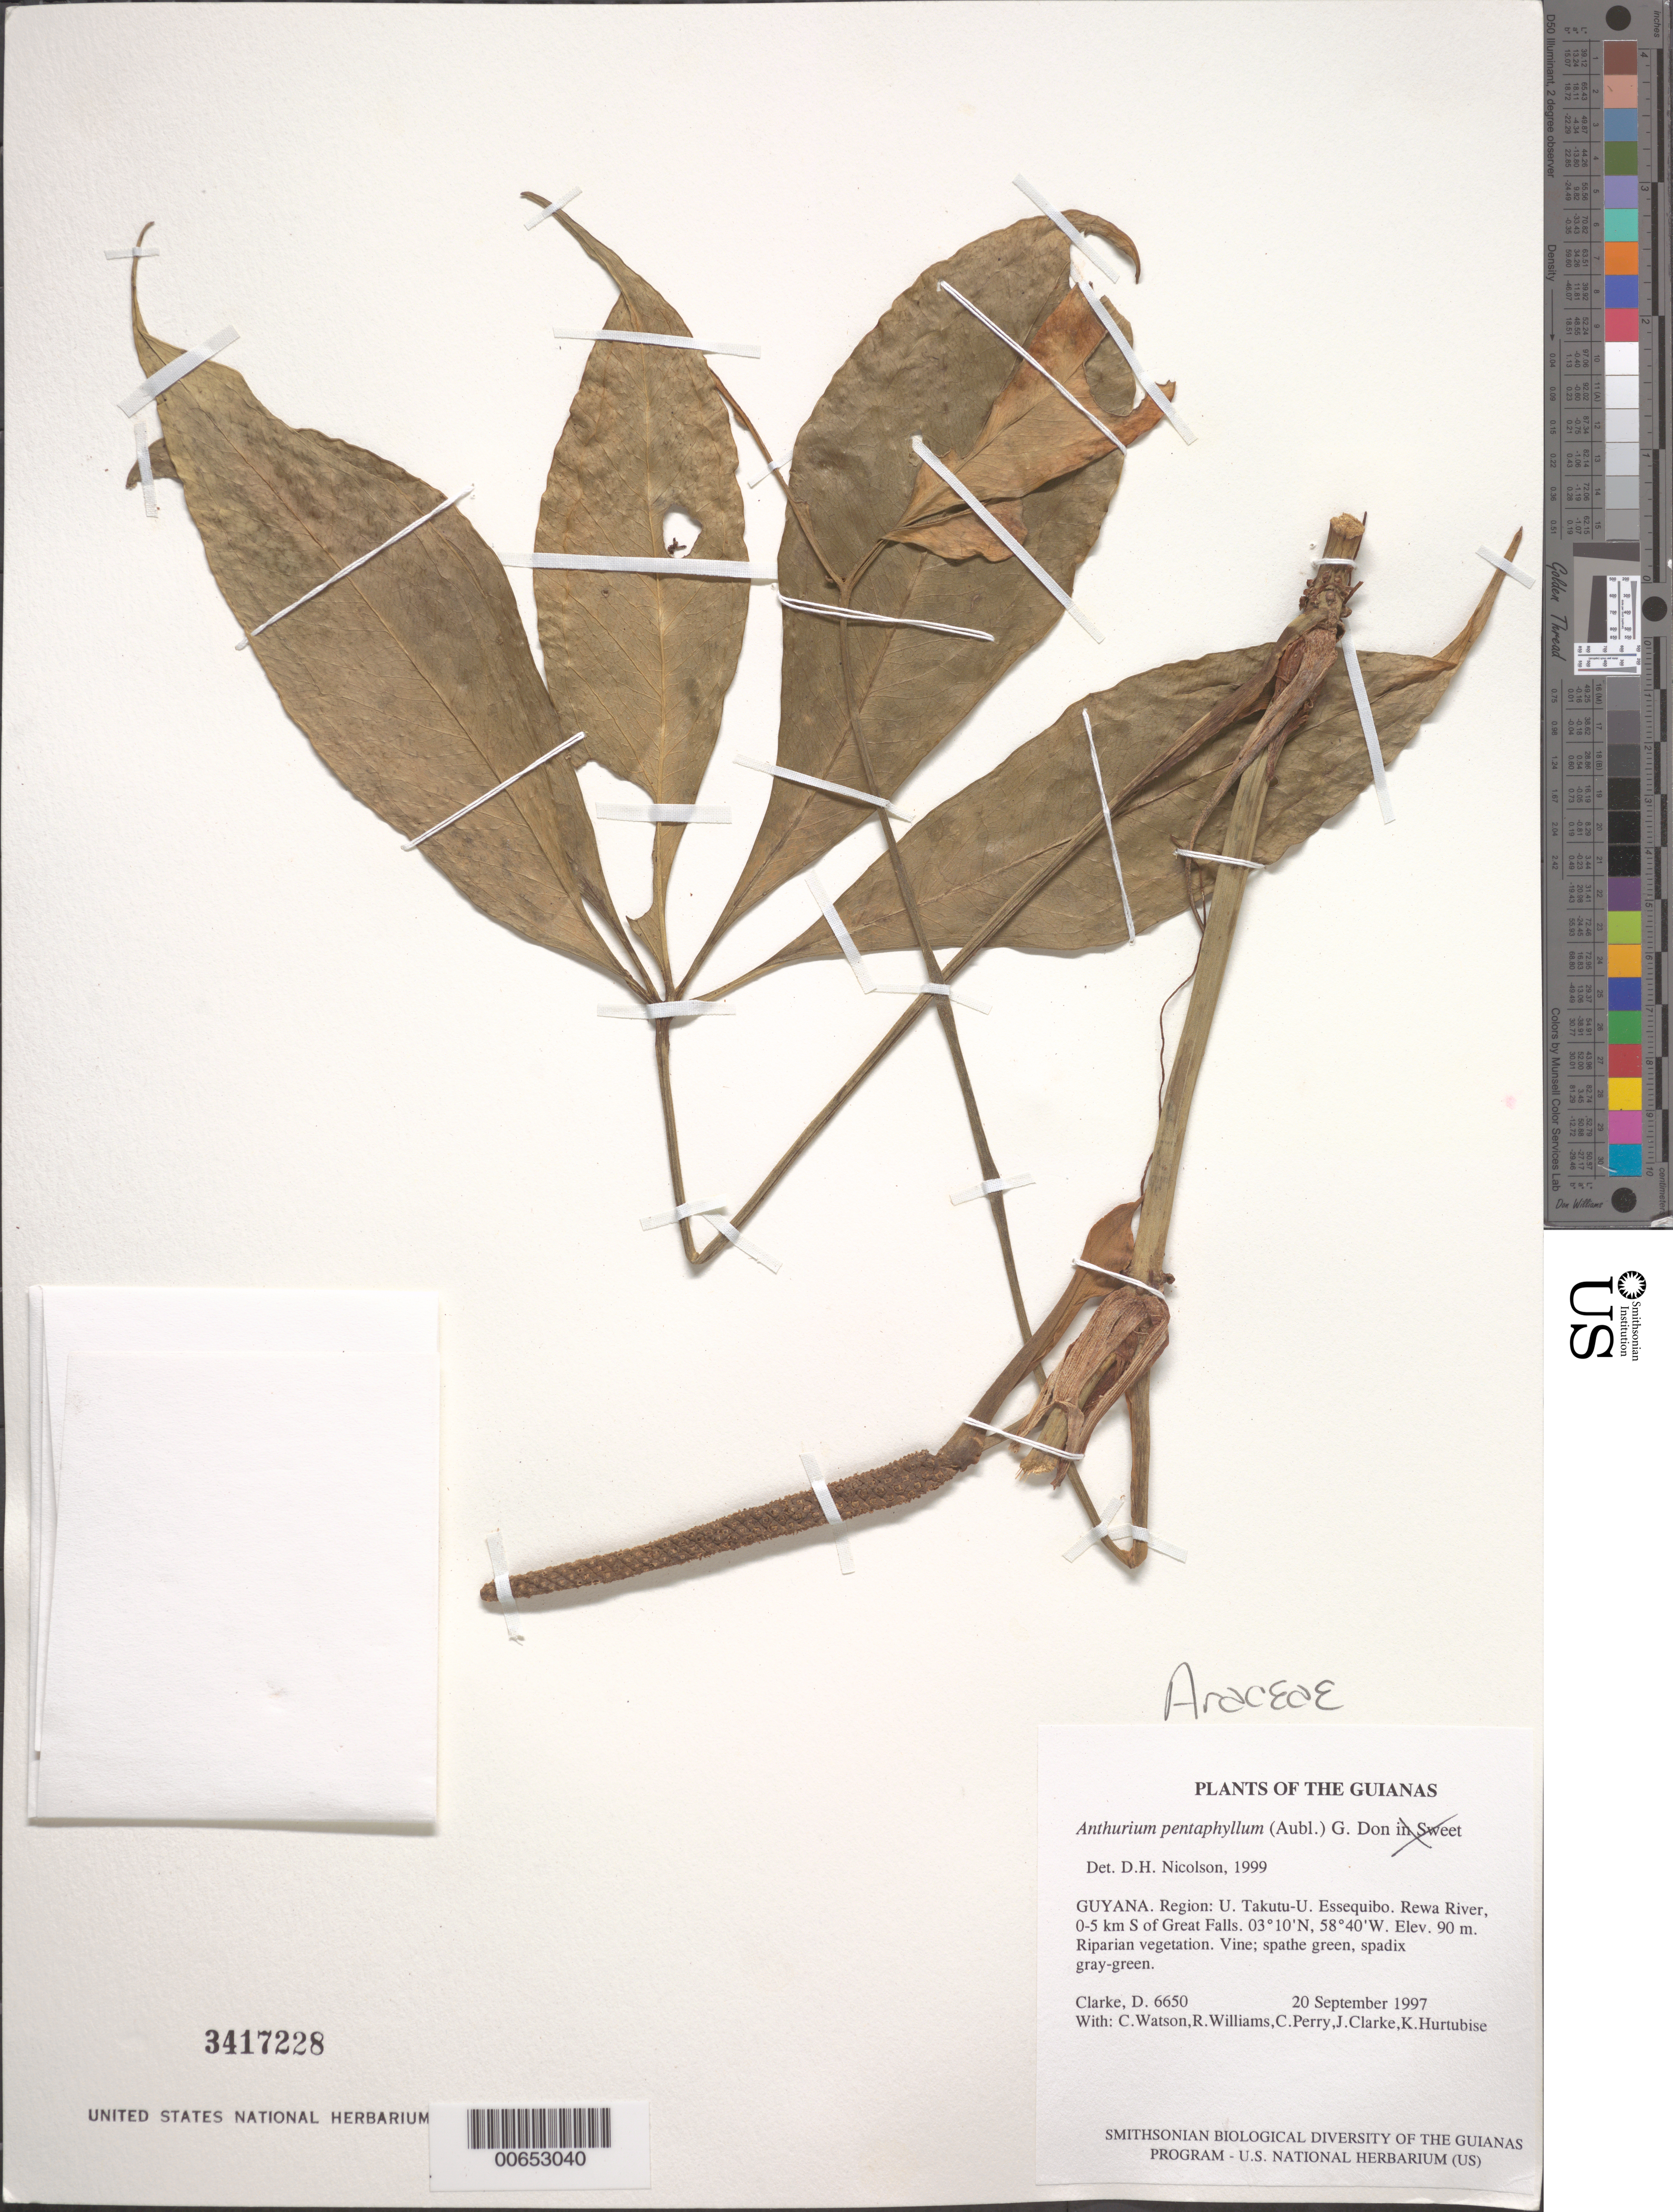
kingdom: Plantae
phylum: Tracheophyta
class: Liliopsida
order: Alismatales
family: Araceae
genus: Anthurium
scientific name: Anthurium pentaphyllum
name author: (Aubl.) G. Don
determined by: Nicolson, Dan H.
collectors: H. D. Clarke, C. Watson, R. Williams, C. Perry, J. Clarke & K. Hurtubise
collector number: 6650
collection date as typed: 20 September 1997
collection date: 1997-09-20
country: Guyana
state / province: U. Takutu-U. Essequibo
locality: Rewa River, 0-5 km S of Great Falls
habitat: Riparian vegetation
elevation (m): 90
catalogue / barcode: US 3417228